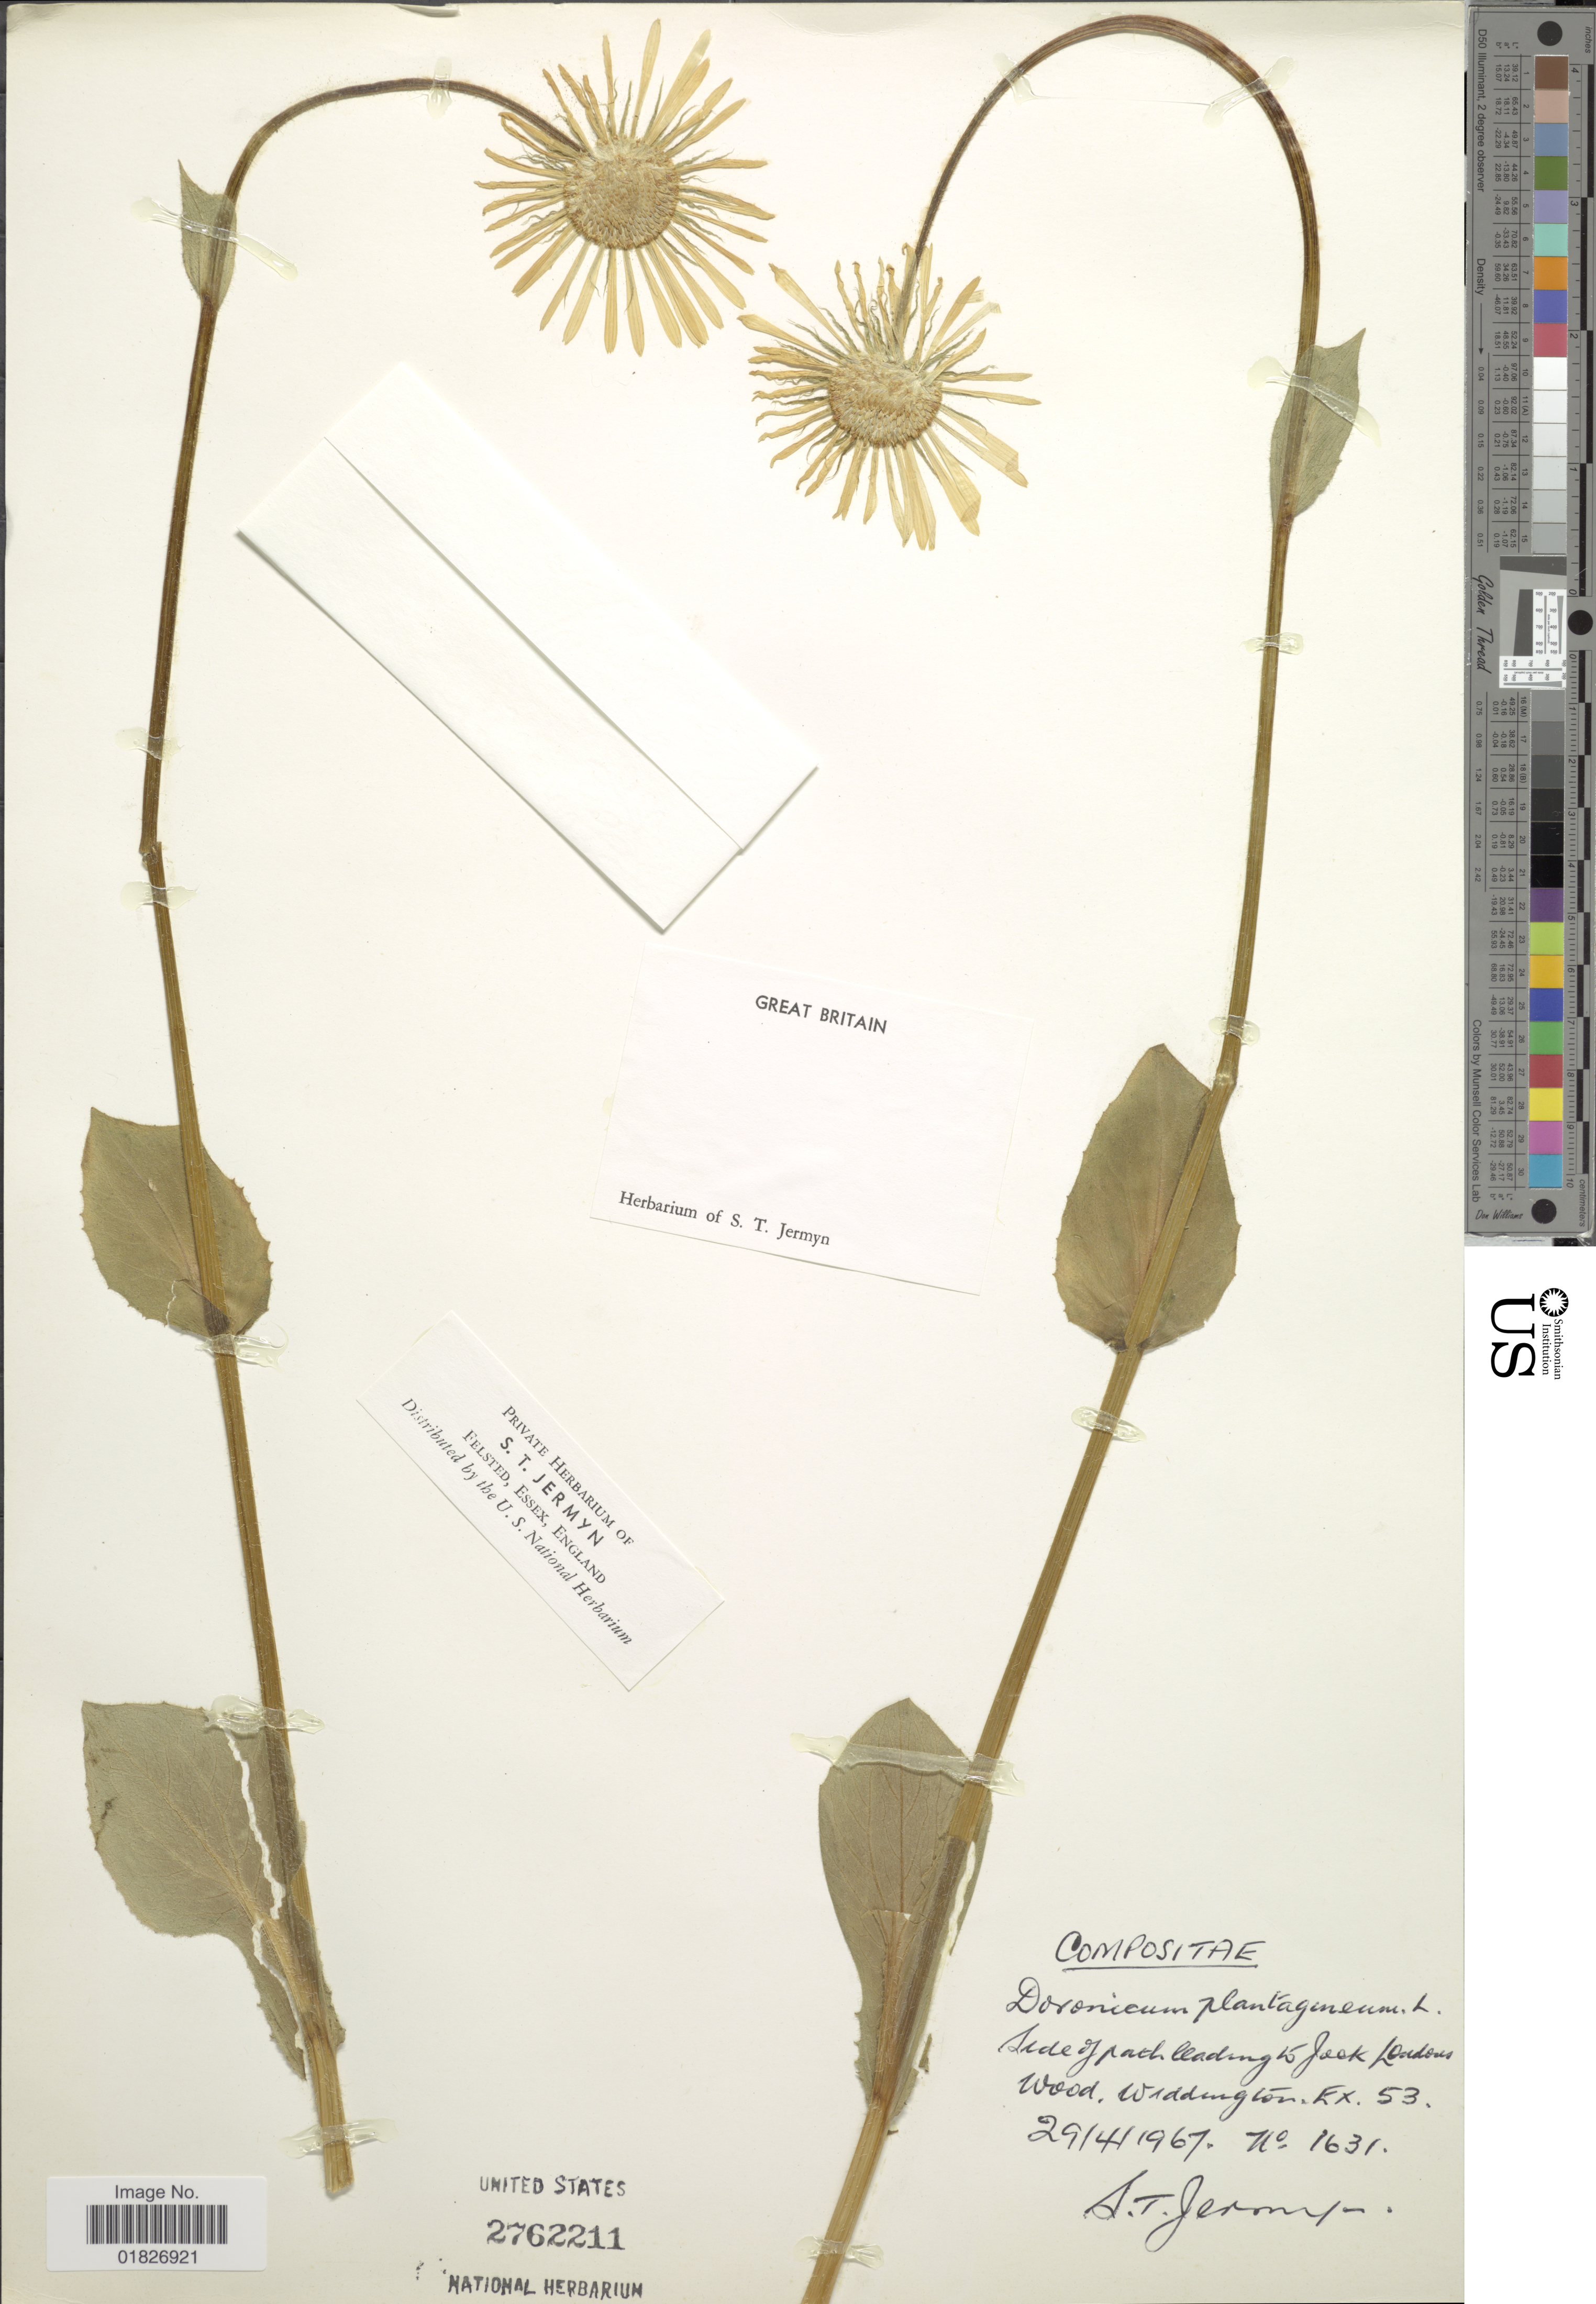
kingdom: Plantae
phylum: Tracheophyta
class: Magnoliopsida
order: Asterales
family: Asteraceae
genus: Doronicum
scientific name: Doronicum plantagineum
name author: L.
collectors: S. Jermyn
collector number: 1631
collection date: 1967-04-29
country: United Kingdom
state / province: England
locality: side of path leading to Jock London's Wood, Widdington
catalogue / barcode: US 2762211